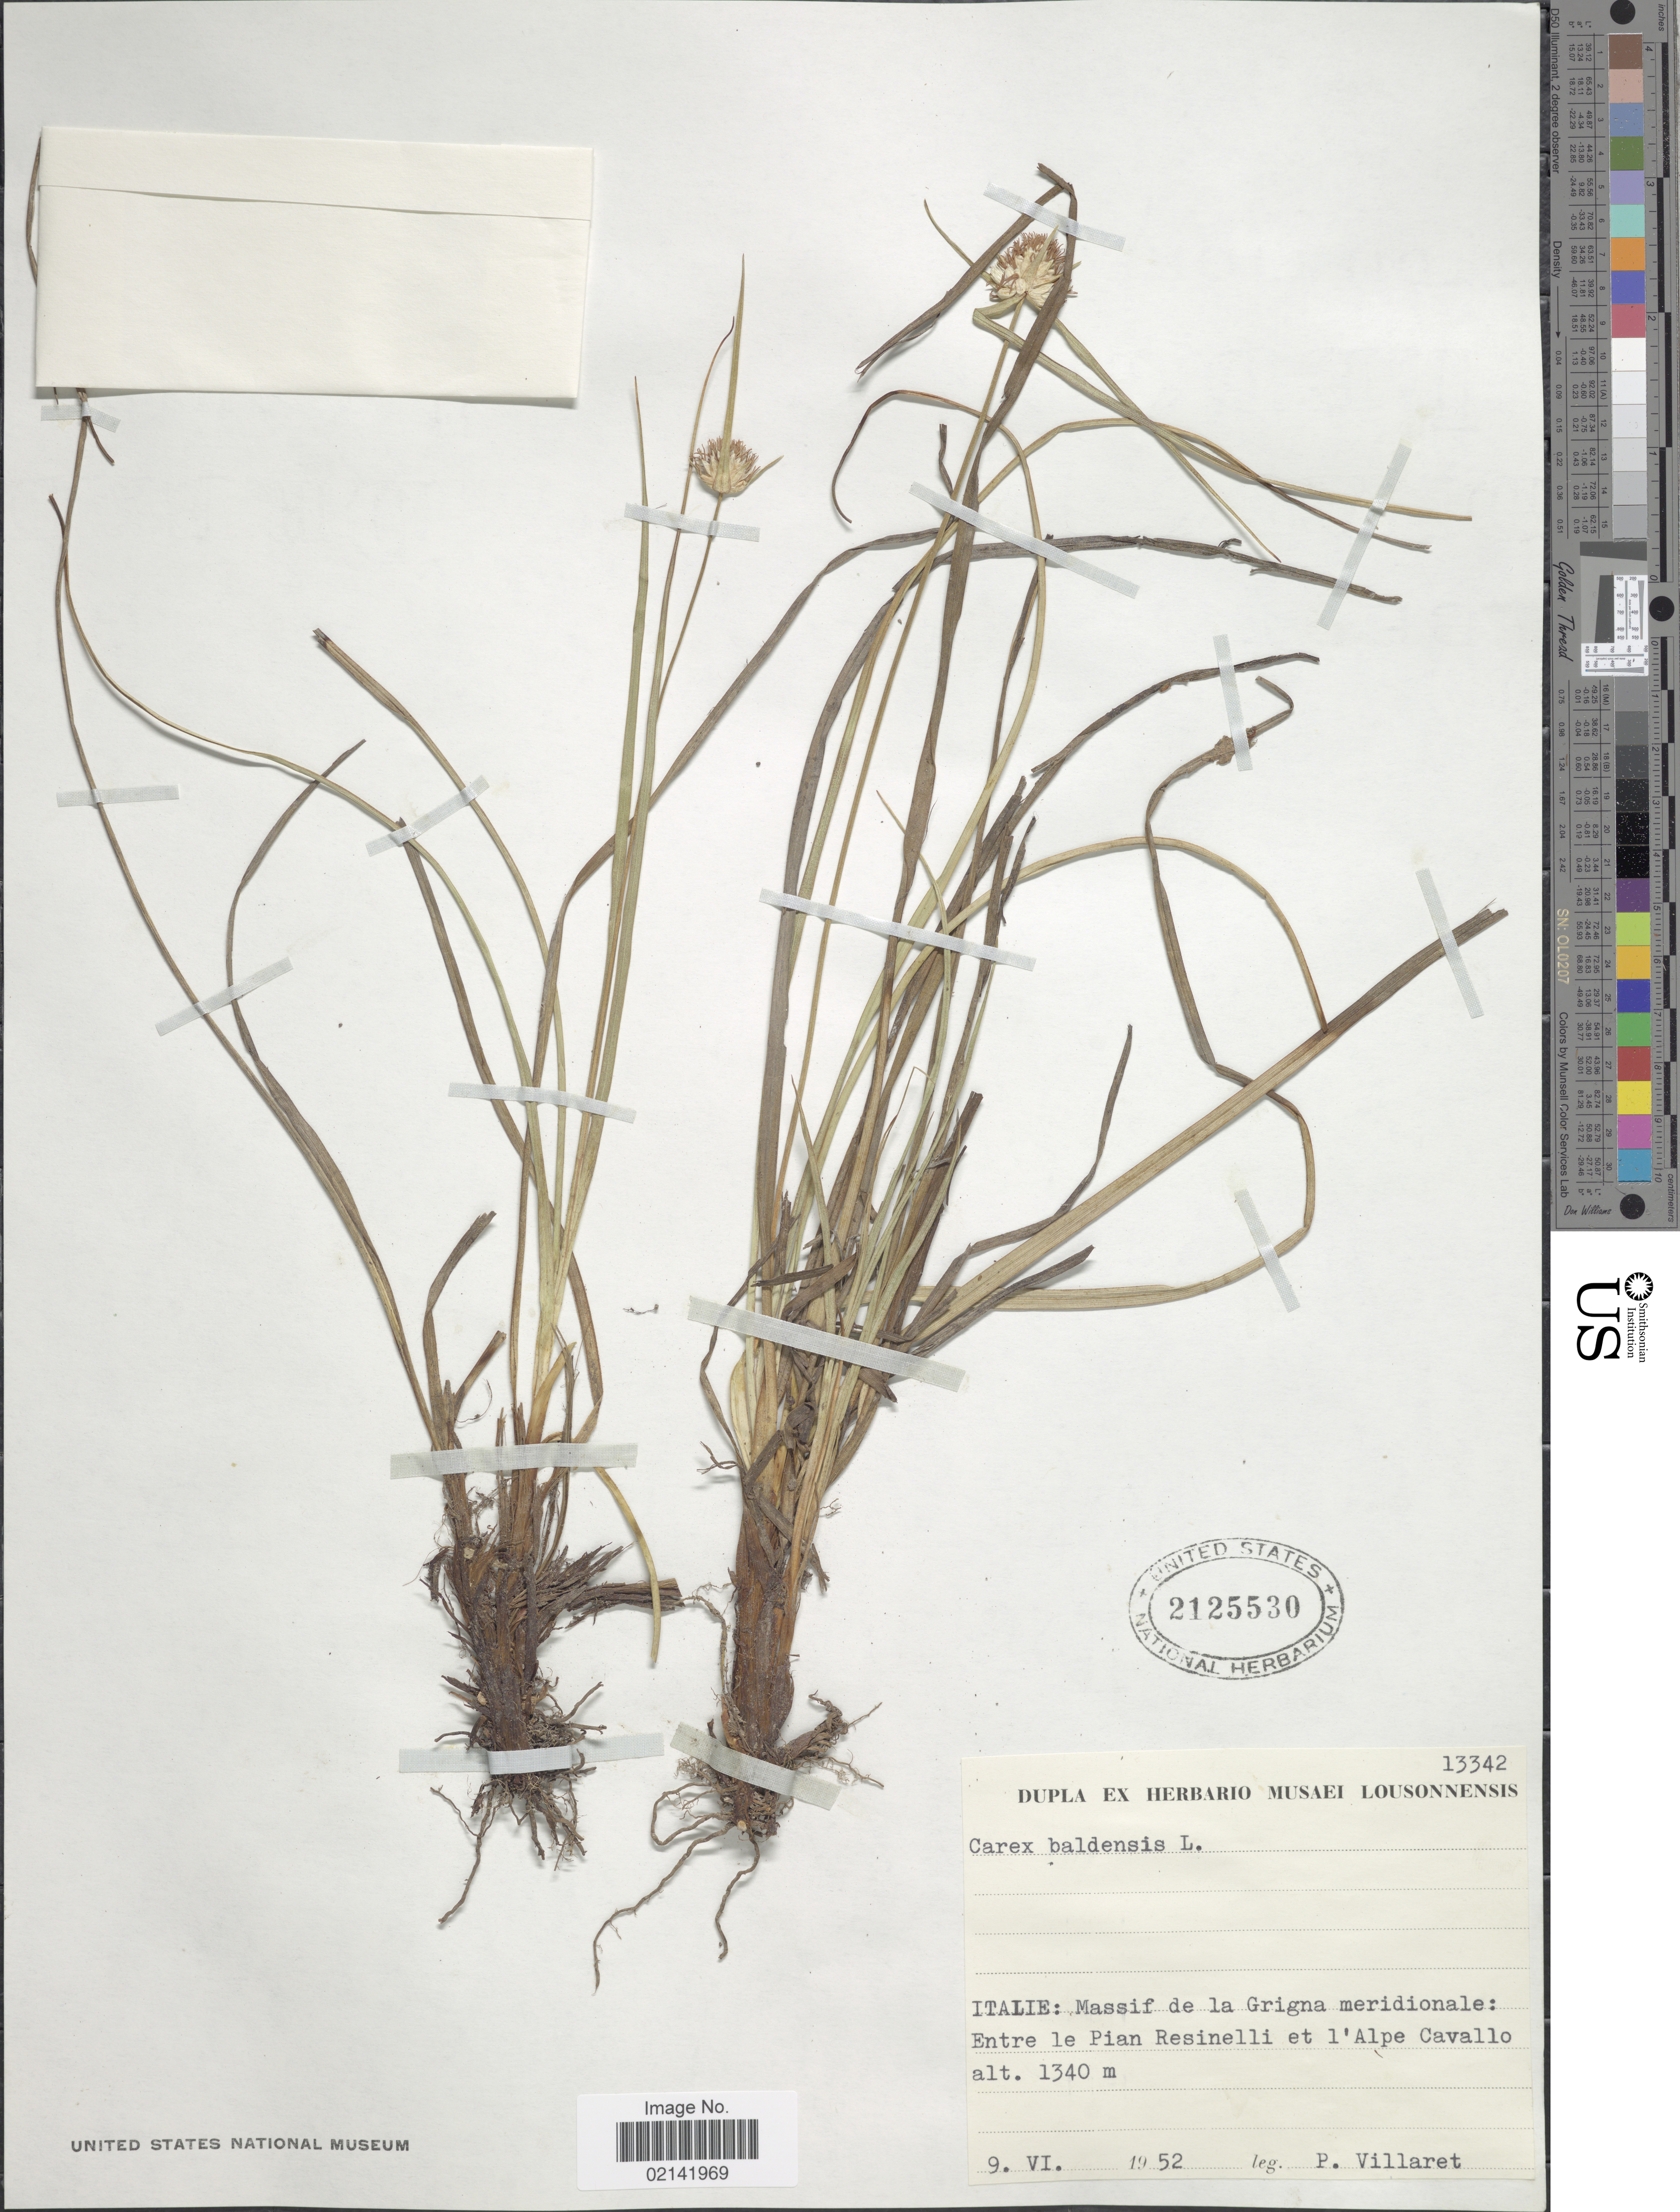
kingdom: Plantae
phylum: Tracheophyta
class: Liliopsida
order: Poales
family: Cyperaceae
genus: Carex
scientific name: Carex baldensis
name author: L.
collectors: P. Villaret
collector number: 13342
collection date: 1952-06-09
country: Italy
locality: Italie: Massif de la Grigna meridionale: Entre le Pian Resinelli et l'Alpe Cavallo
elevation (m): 1340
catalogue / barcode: US 2125530